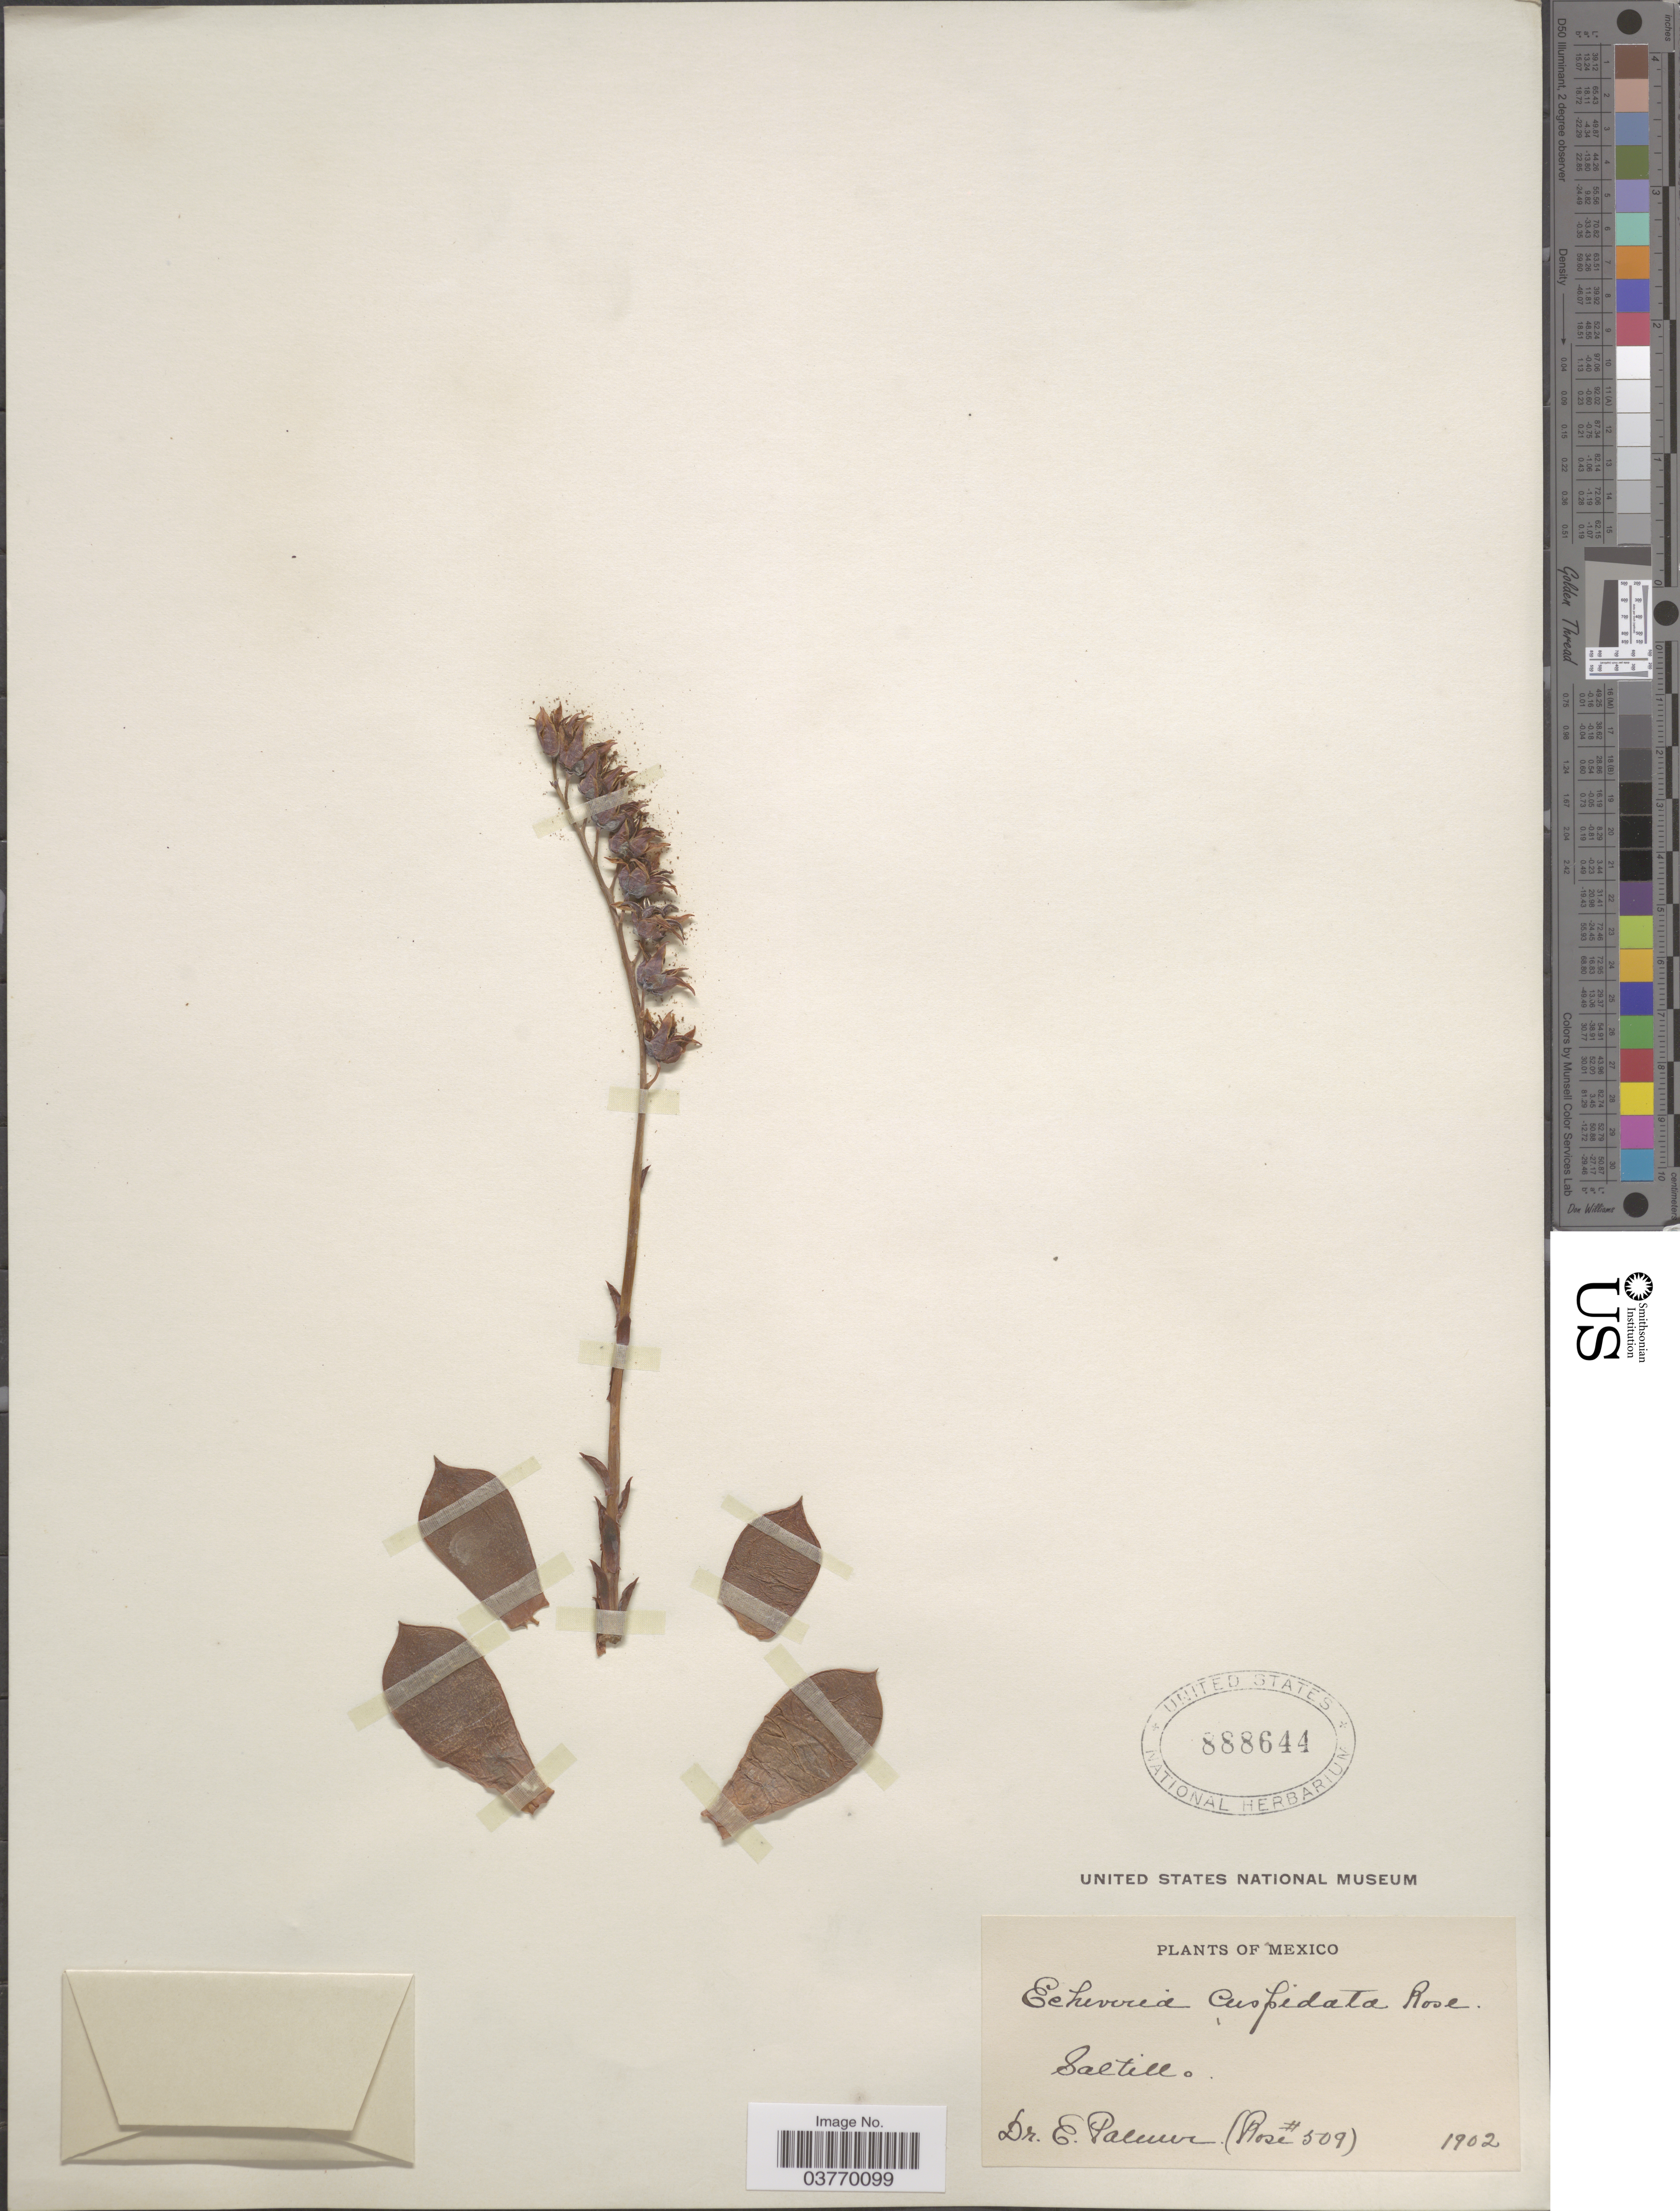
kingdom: Plantae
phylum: Tracheophyta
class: Magnoliopsida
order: Saxifragales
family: Crassulaceae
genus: Echeveria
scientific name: Echeveria cuspidata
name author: Rose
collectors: E. Palmer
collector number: Rose509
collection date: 1902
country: Mexico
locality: Saltillo.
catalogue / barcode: US 888644